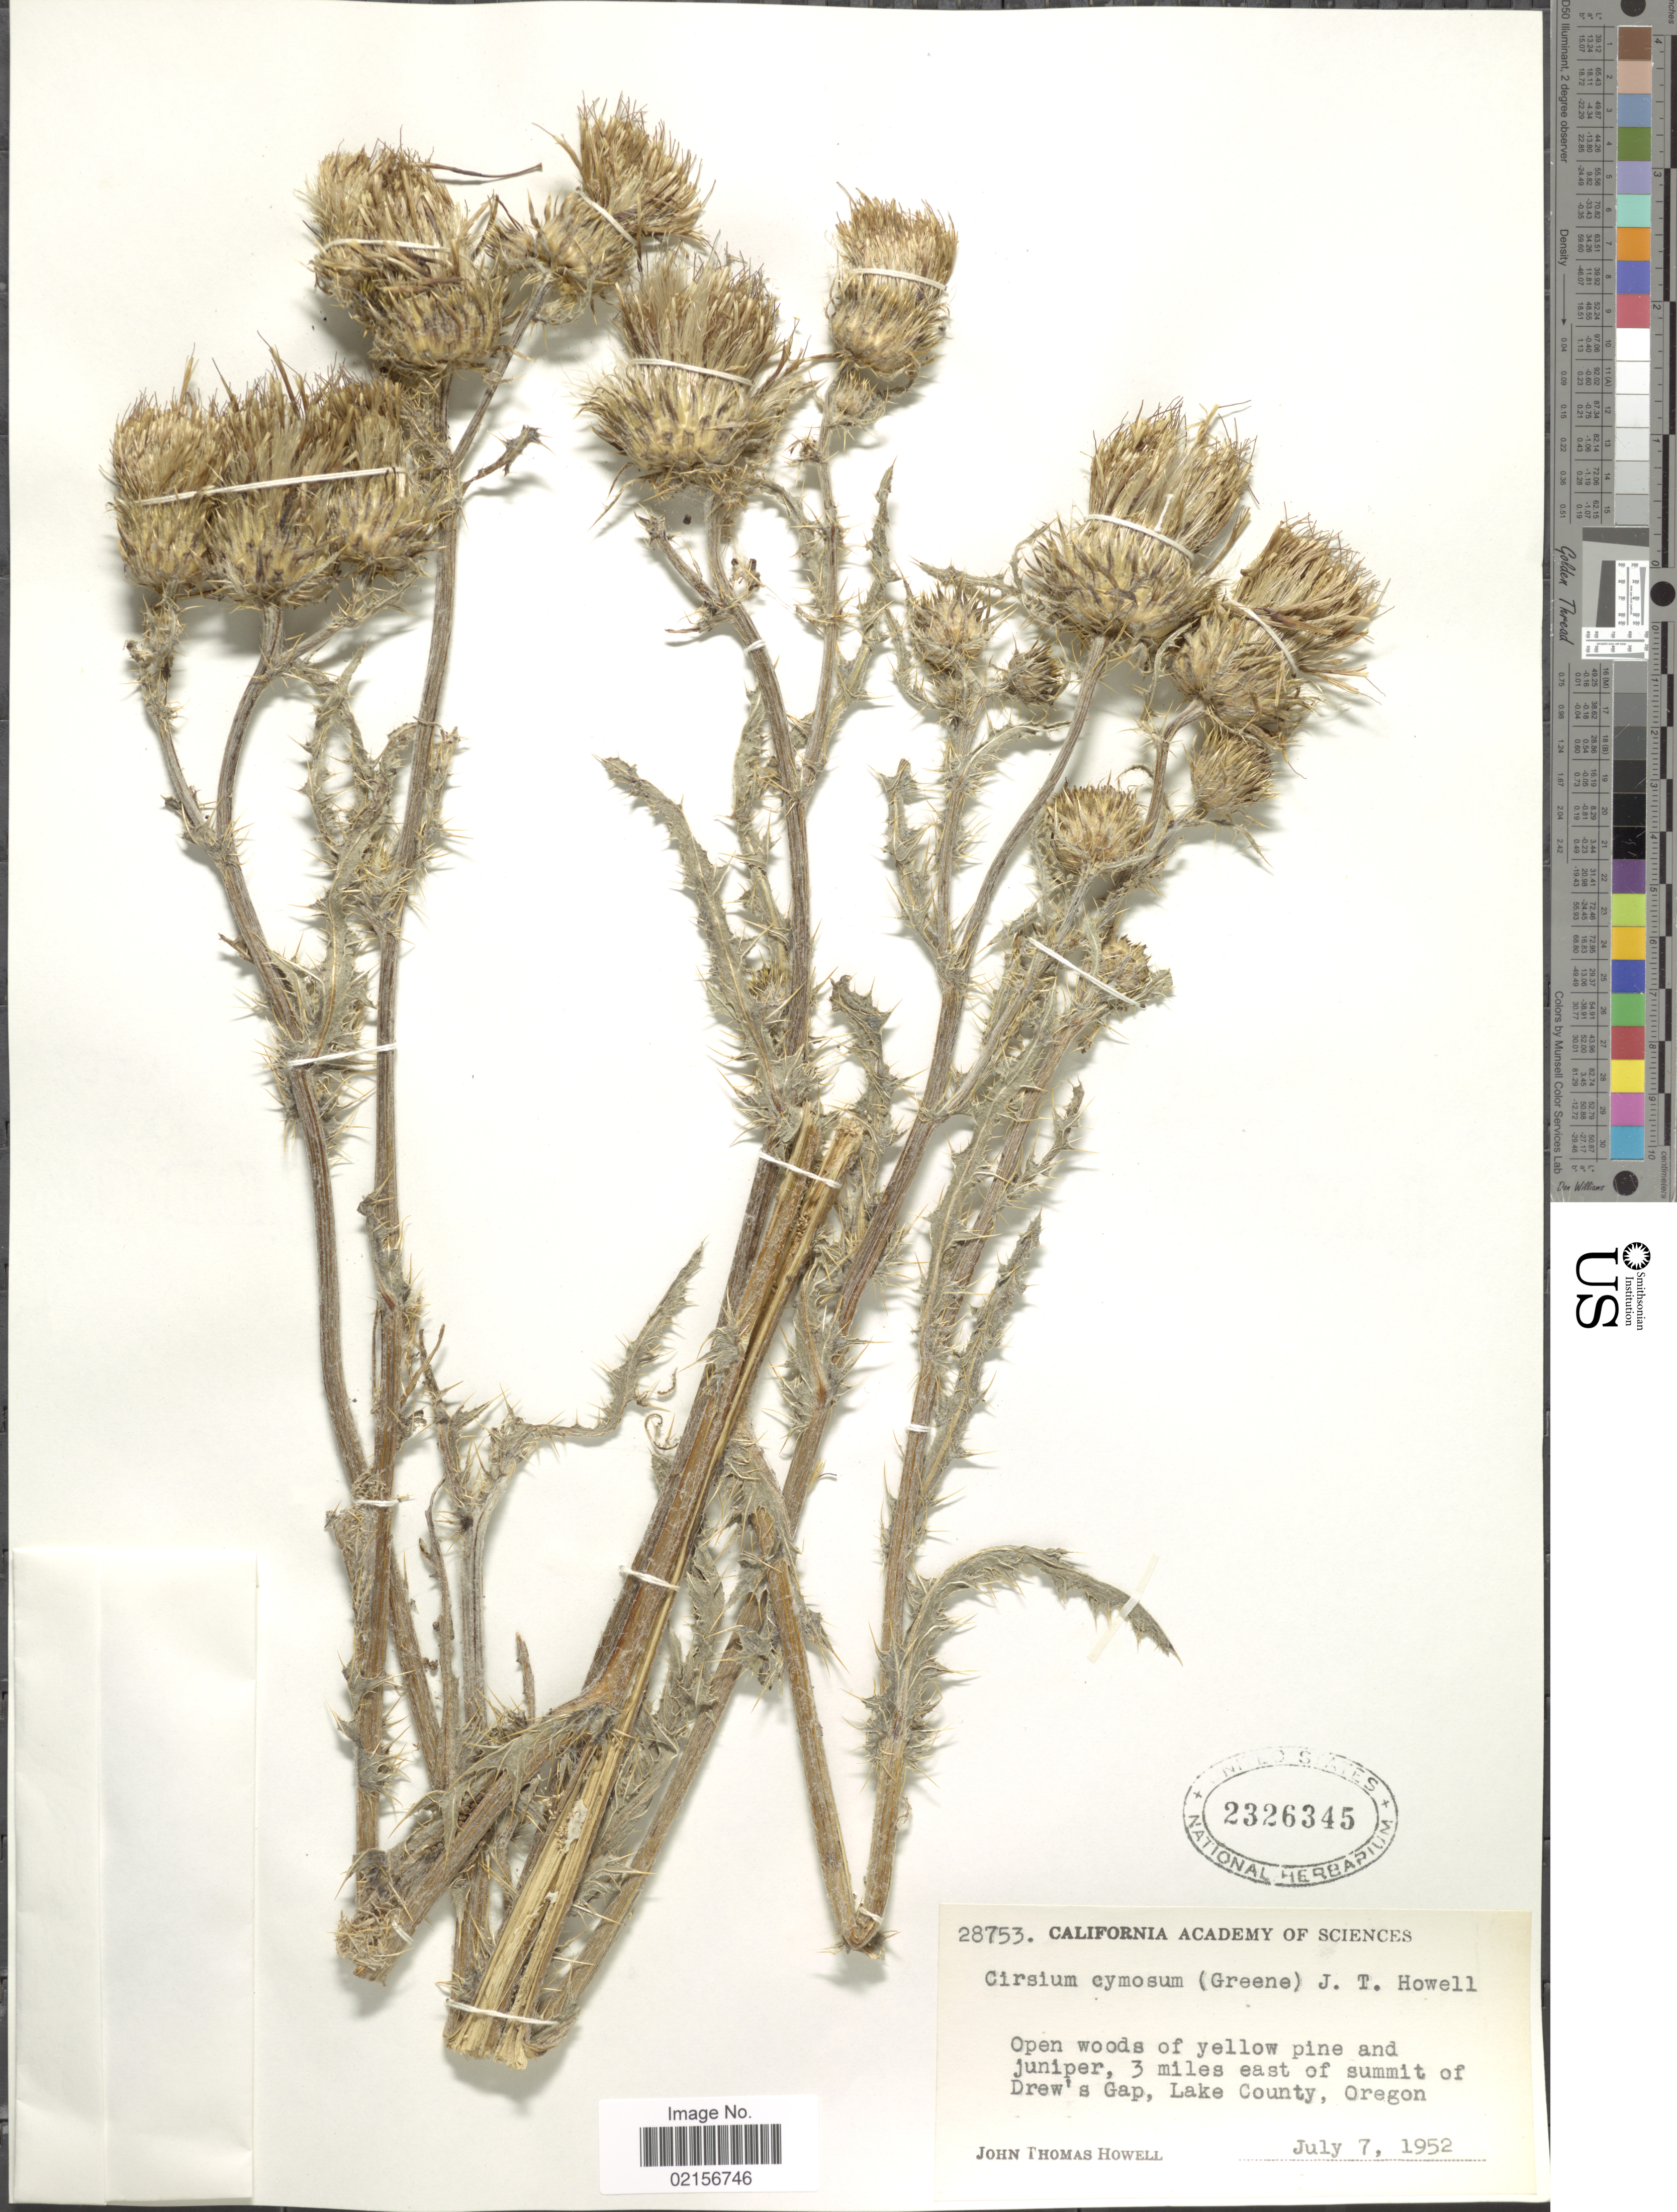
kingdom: Plantae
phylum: Tracheophyta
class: Magnoliopsida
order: Asterales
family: Asteraceae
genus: Cirsium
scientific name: Cirsium cymosum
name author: (Greene) J.T. Howell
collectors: J. T. Howell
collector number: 28753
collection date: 1952-07-07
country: United States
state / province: Oregon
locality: Open wods of yellow pine and juniper, 3 miles east of summit of Drew's Gap, Lake County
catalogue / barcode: US 2326345